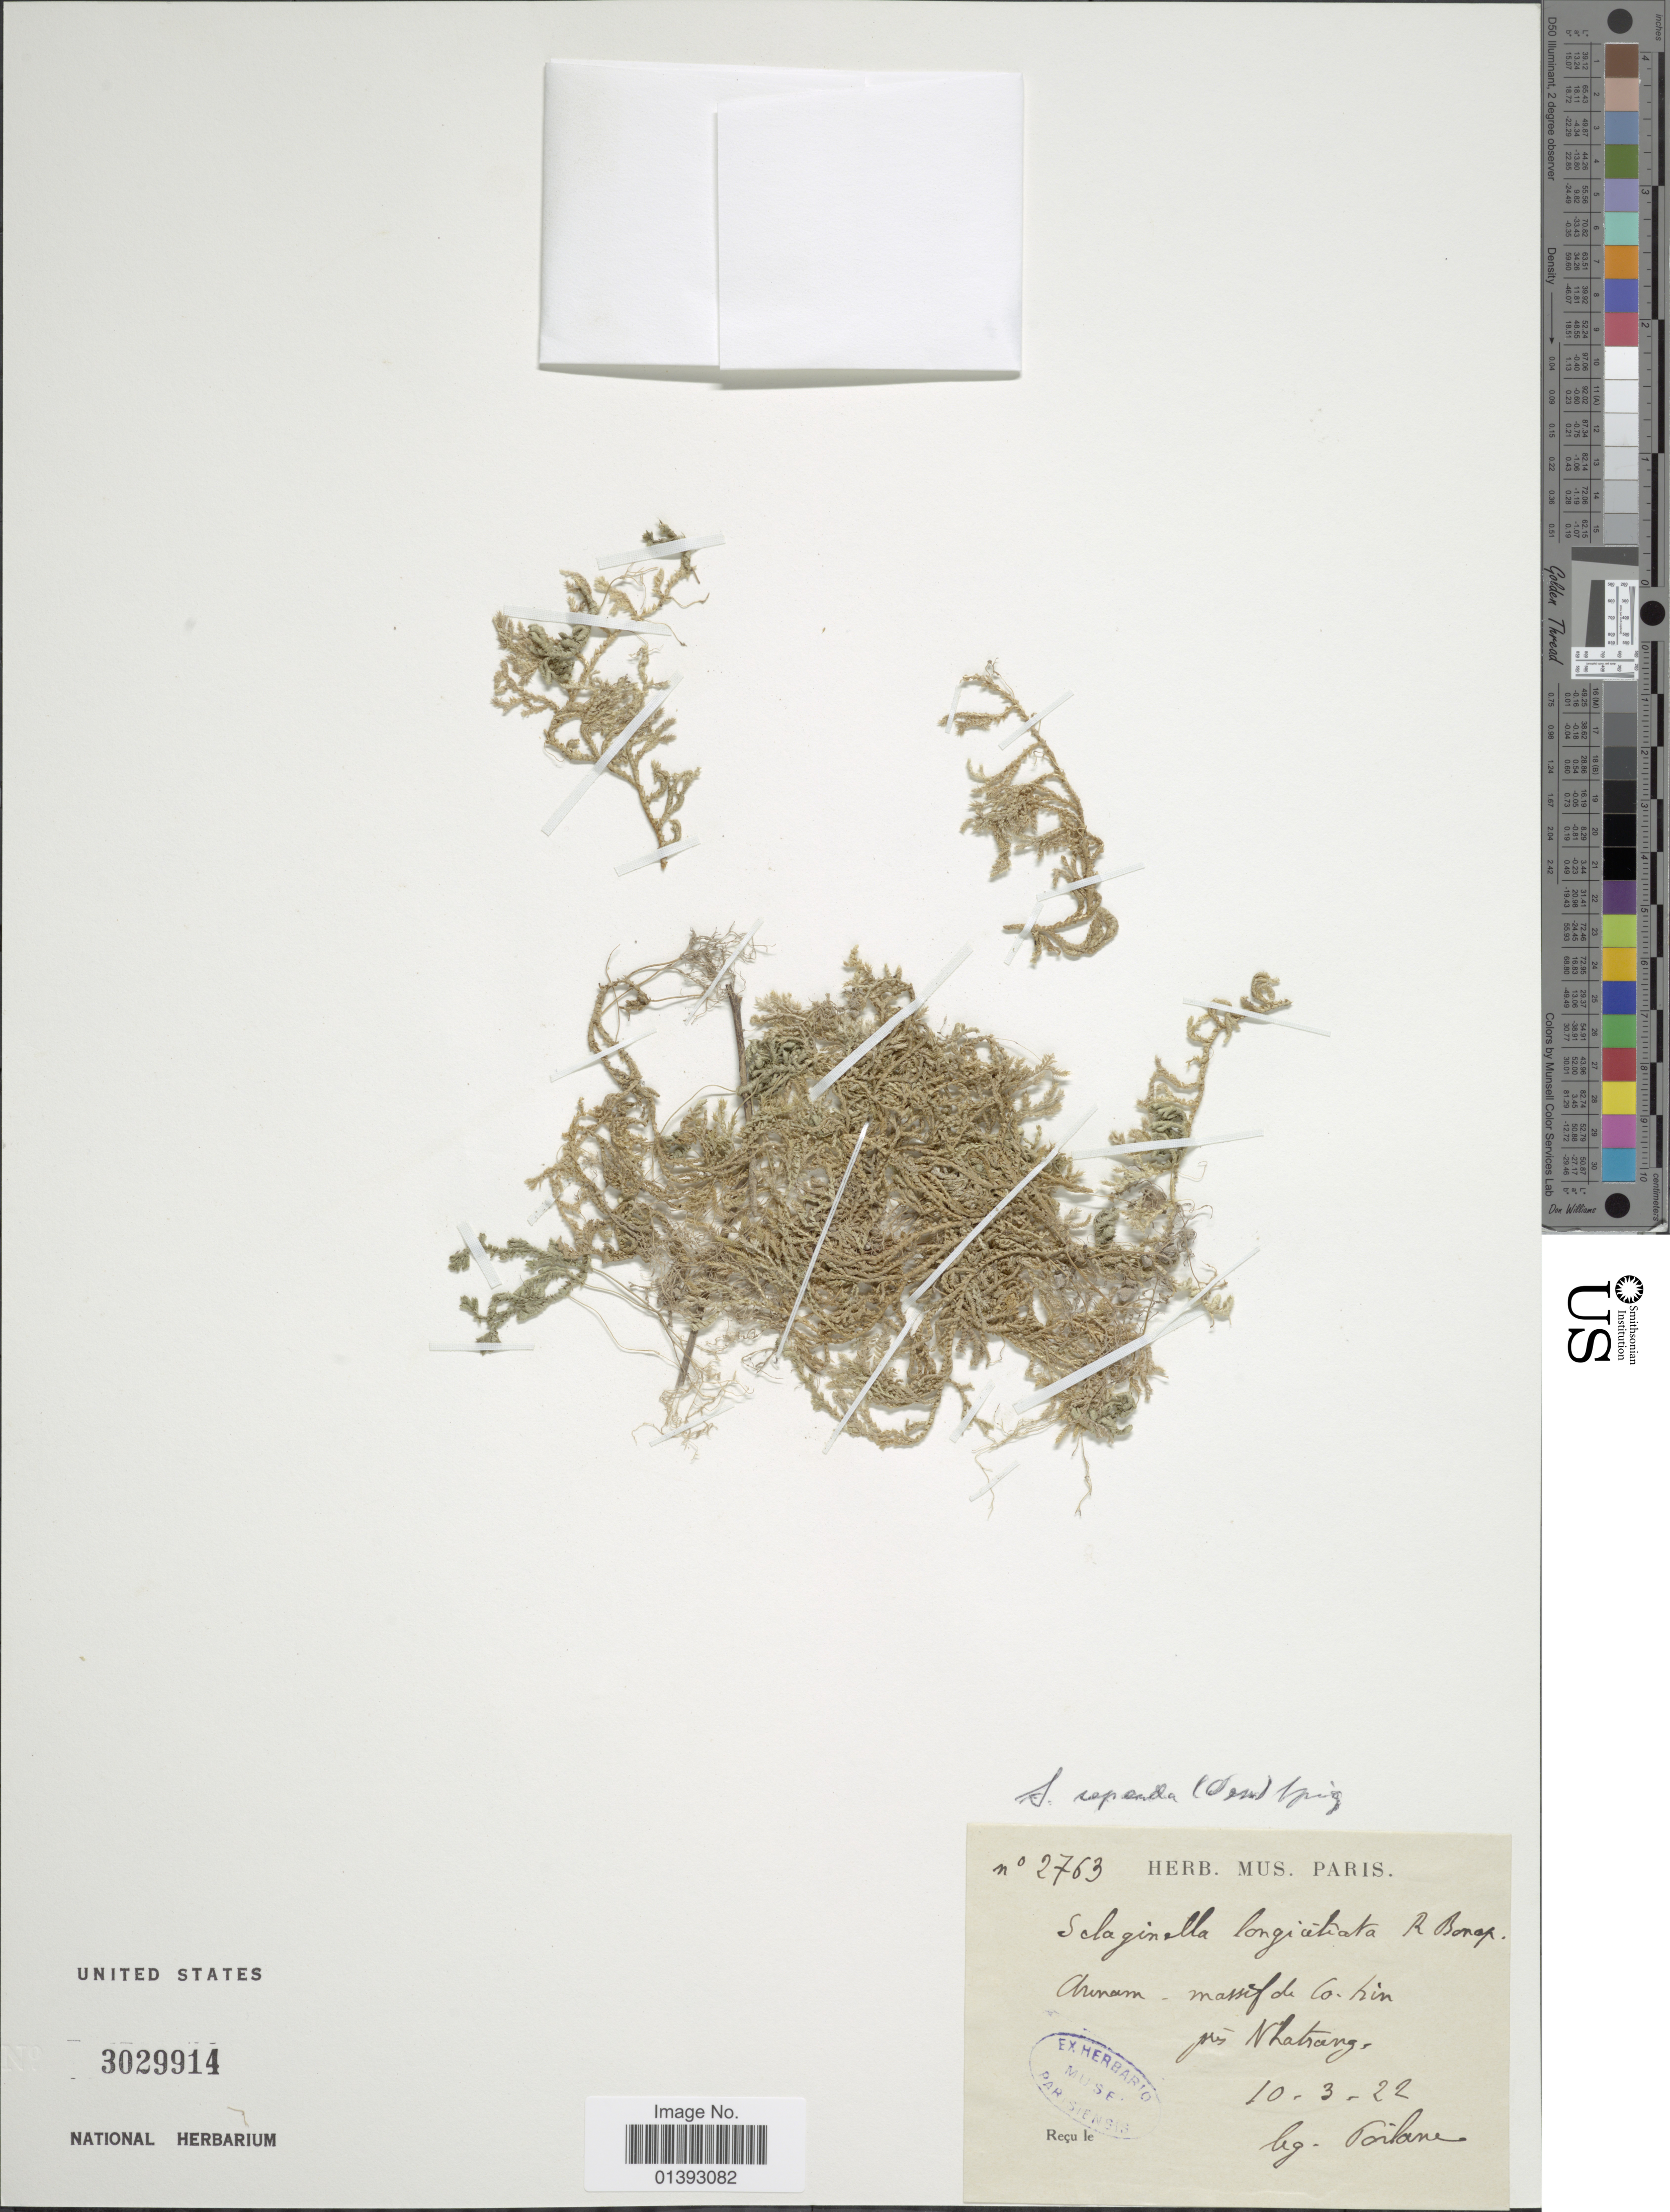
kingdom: Plantae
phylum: Tracheophyta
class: Lycopodiopsida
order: Selaginellales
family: Selaginellaceae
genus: Selaginella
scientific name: Selaginella repanda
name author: (Desv. ex Poir.) Spring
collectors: -. Poilane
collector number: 2763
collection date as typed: Transcribed d/m/y: 10/3/22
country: Vietnam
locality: Annam, Massif de Co-tin pres N Latrang [interpreted]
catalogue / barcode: US 3029914